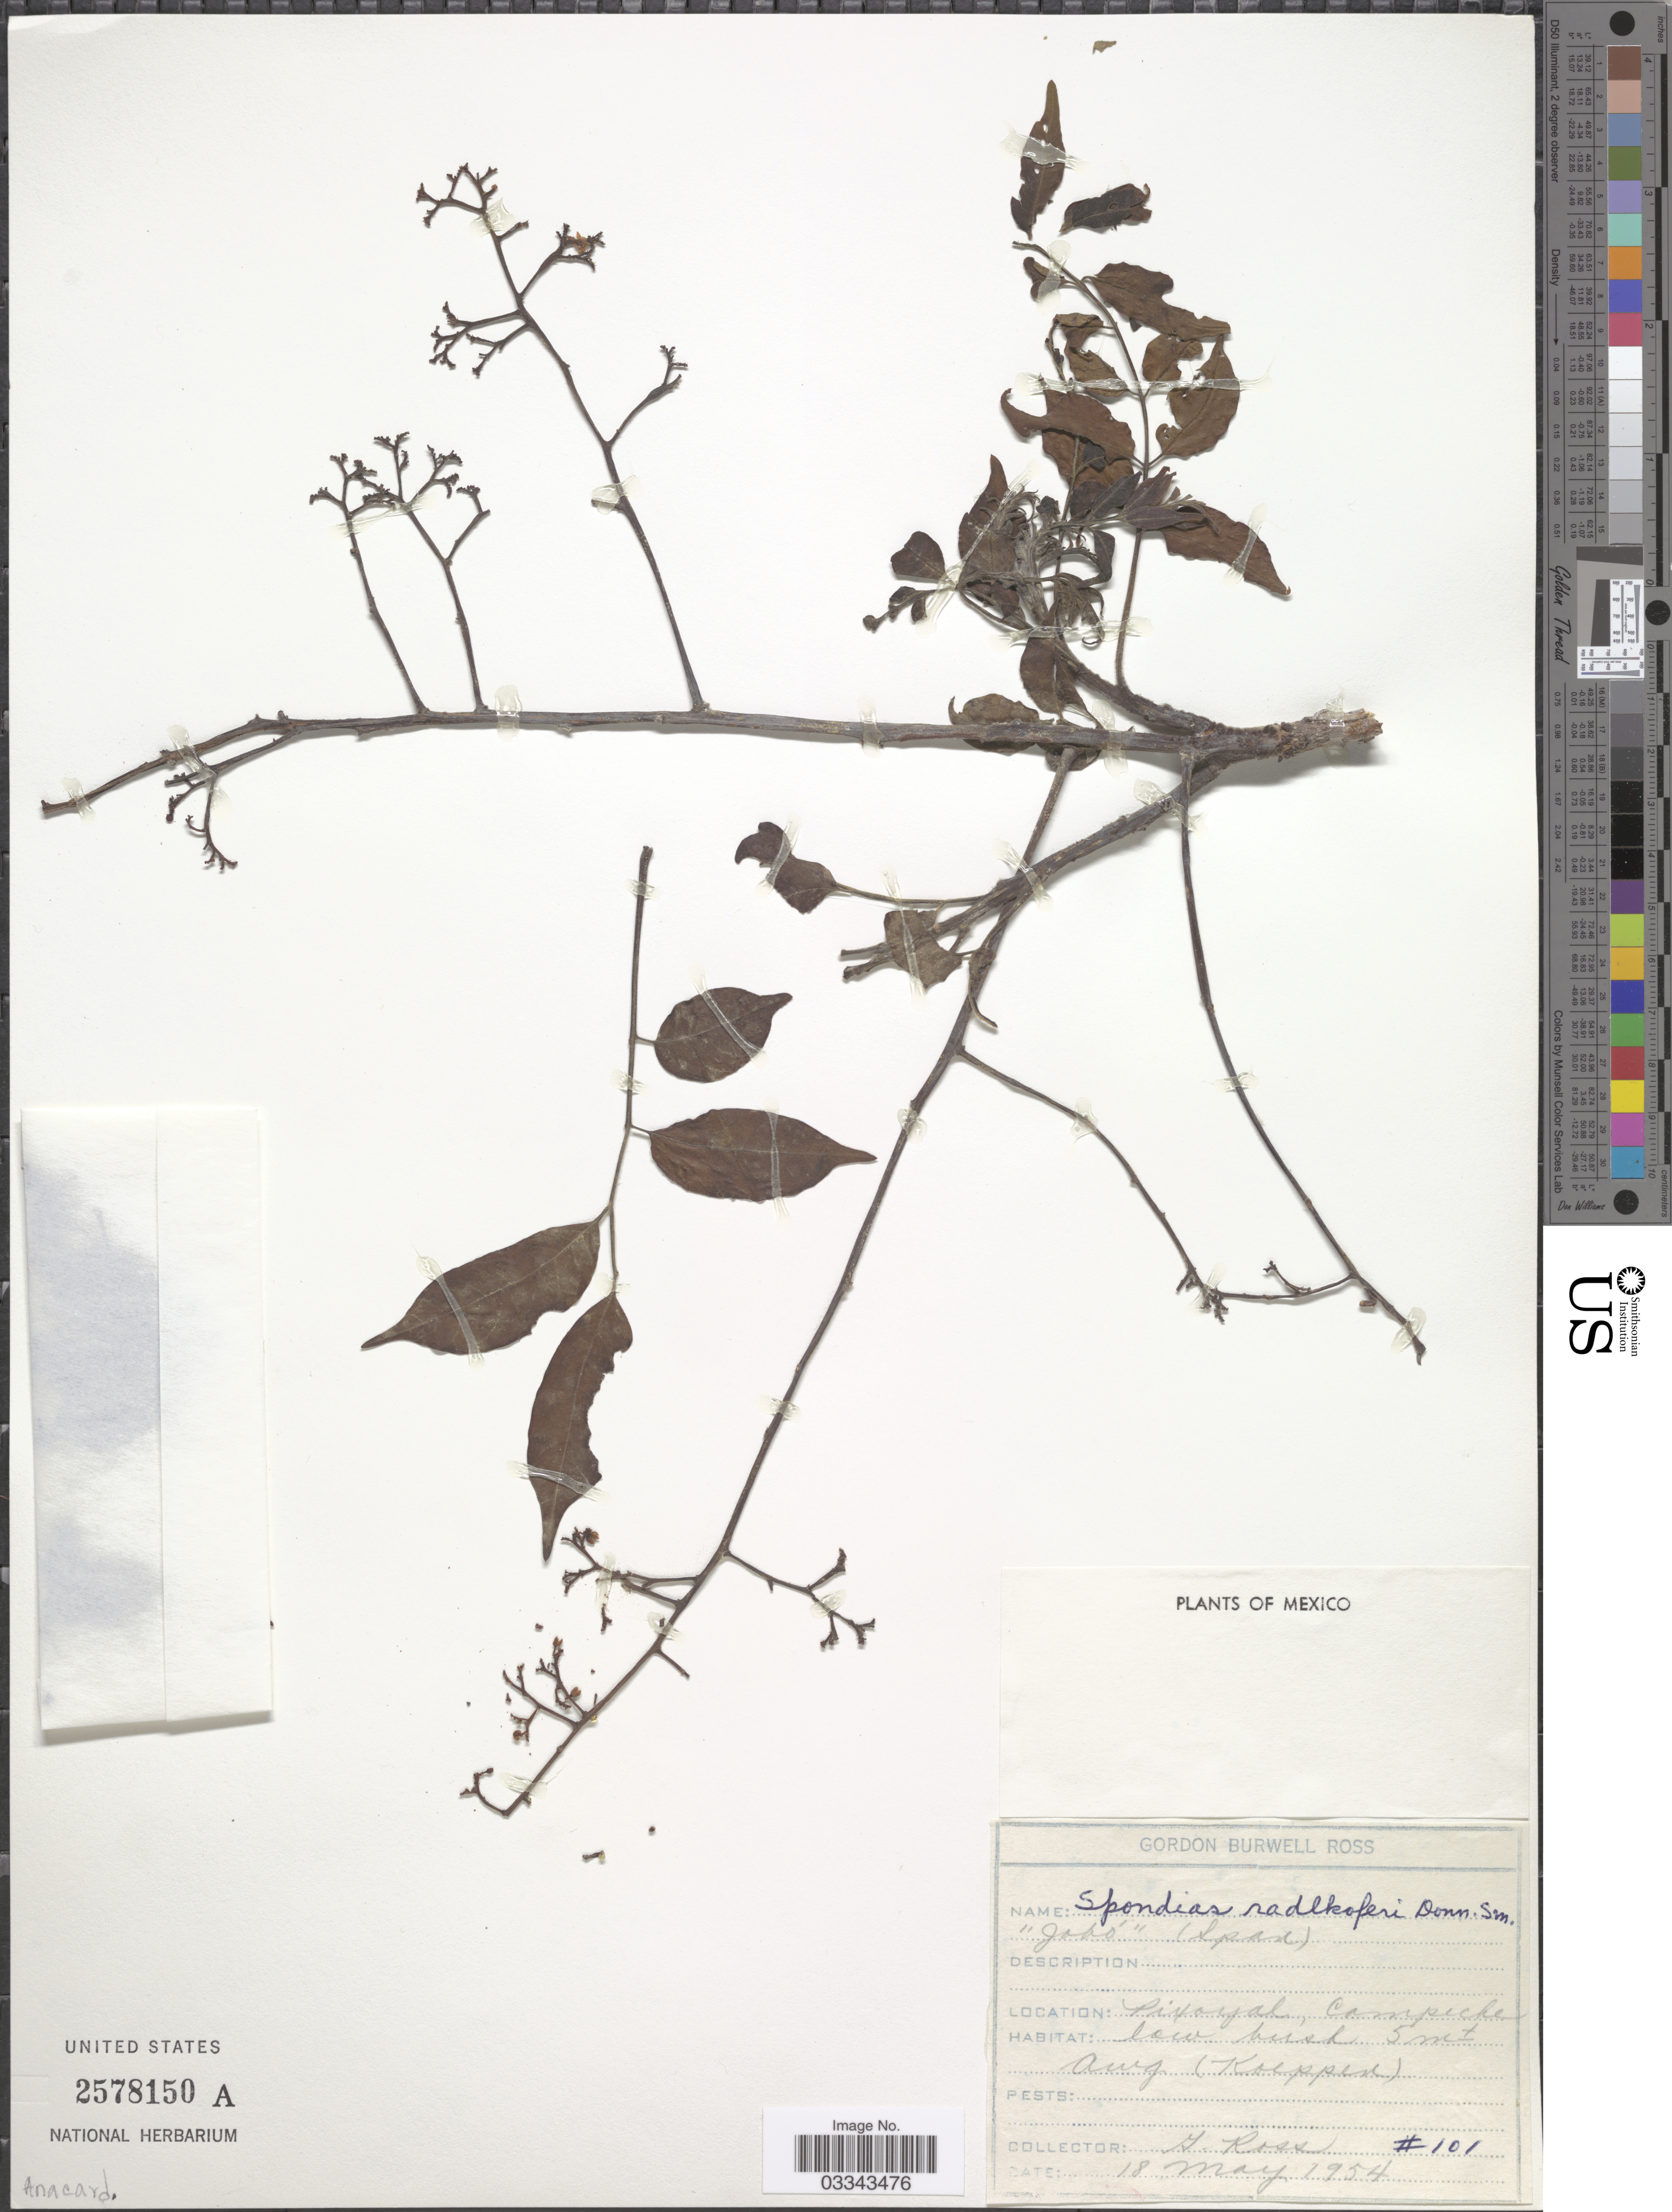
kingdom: Plantae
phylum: Tracheophyta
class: Magnoliopsida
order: Sapindales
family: Anacardiaceae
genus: Spondias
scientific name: Spondias radlkoferi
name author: Donn. Sm.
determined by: Mitchell, John D.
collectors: G. B. Ross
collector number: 101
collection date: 1954-05-18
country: Mexico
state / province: Campeche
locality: Pixoyal.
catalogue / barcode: US 2578150A